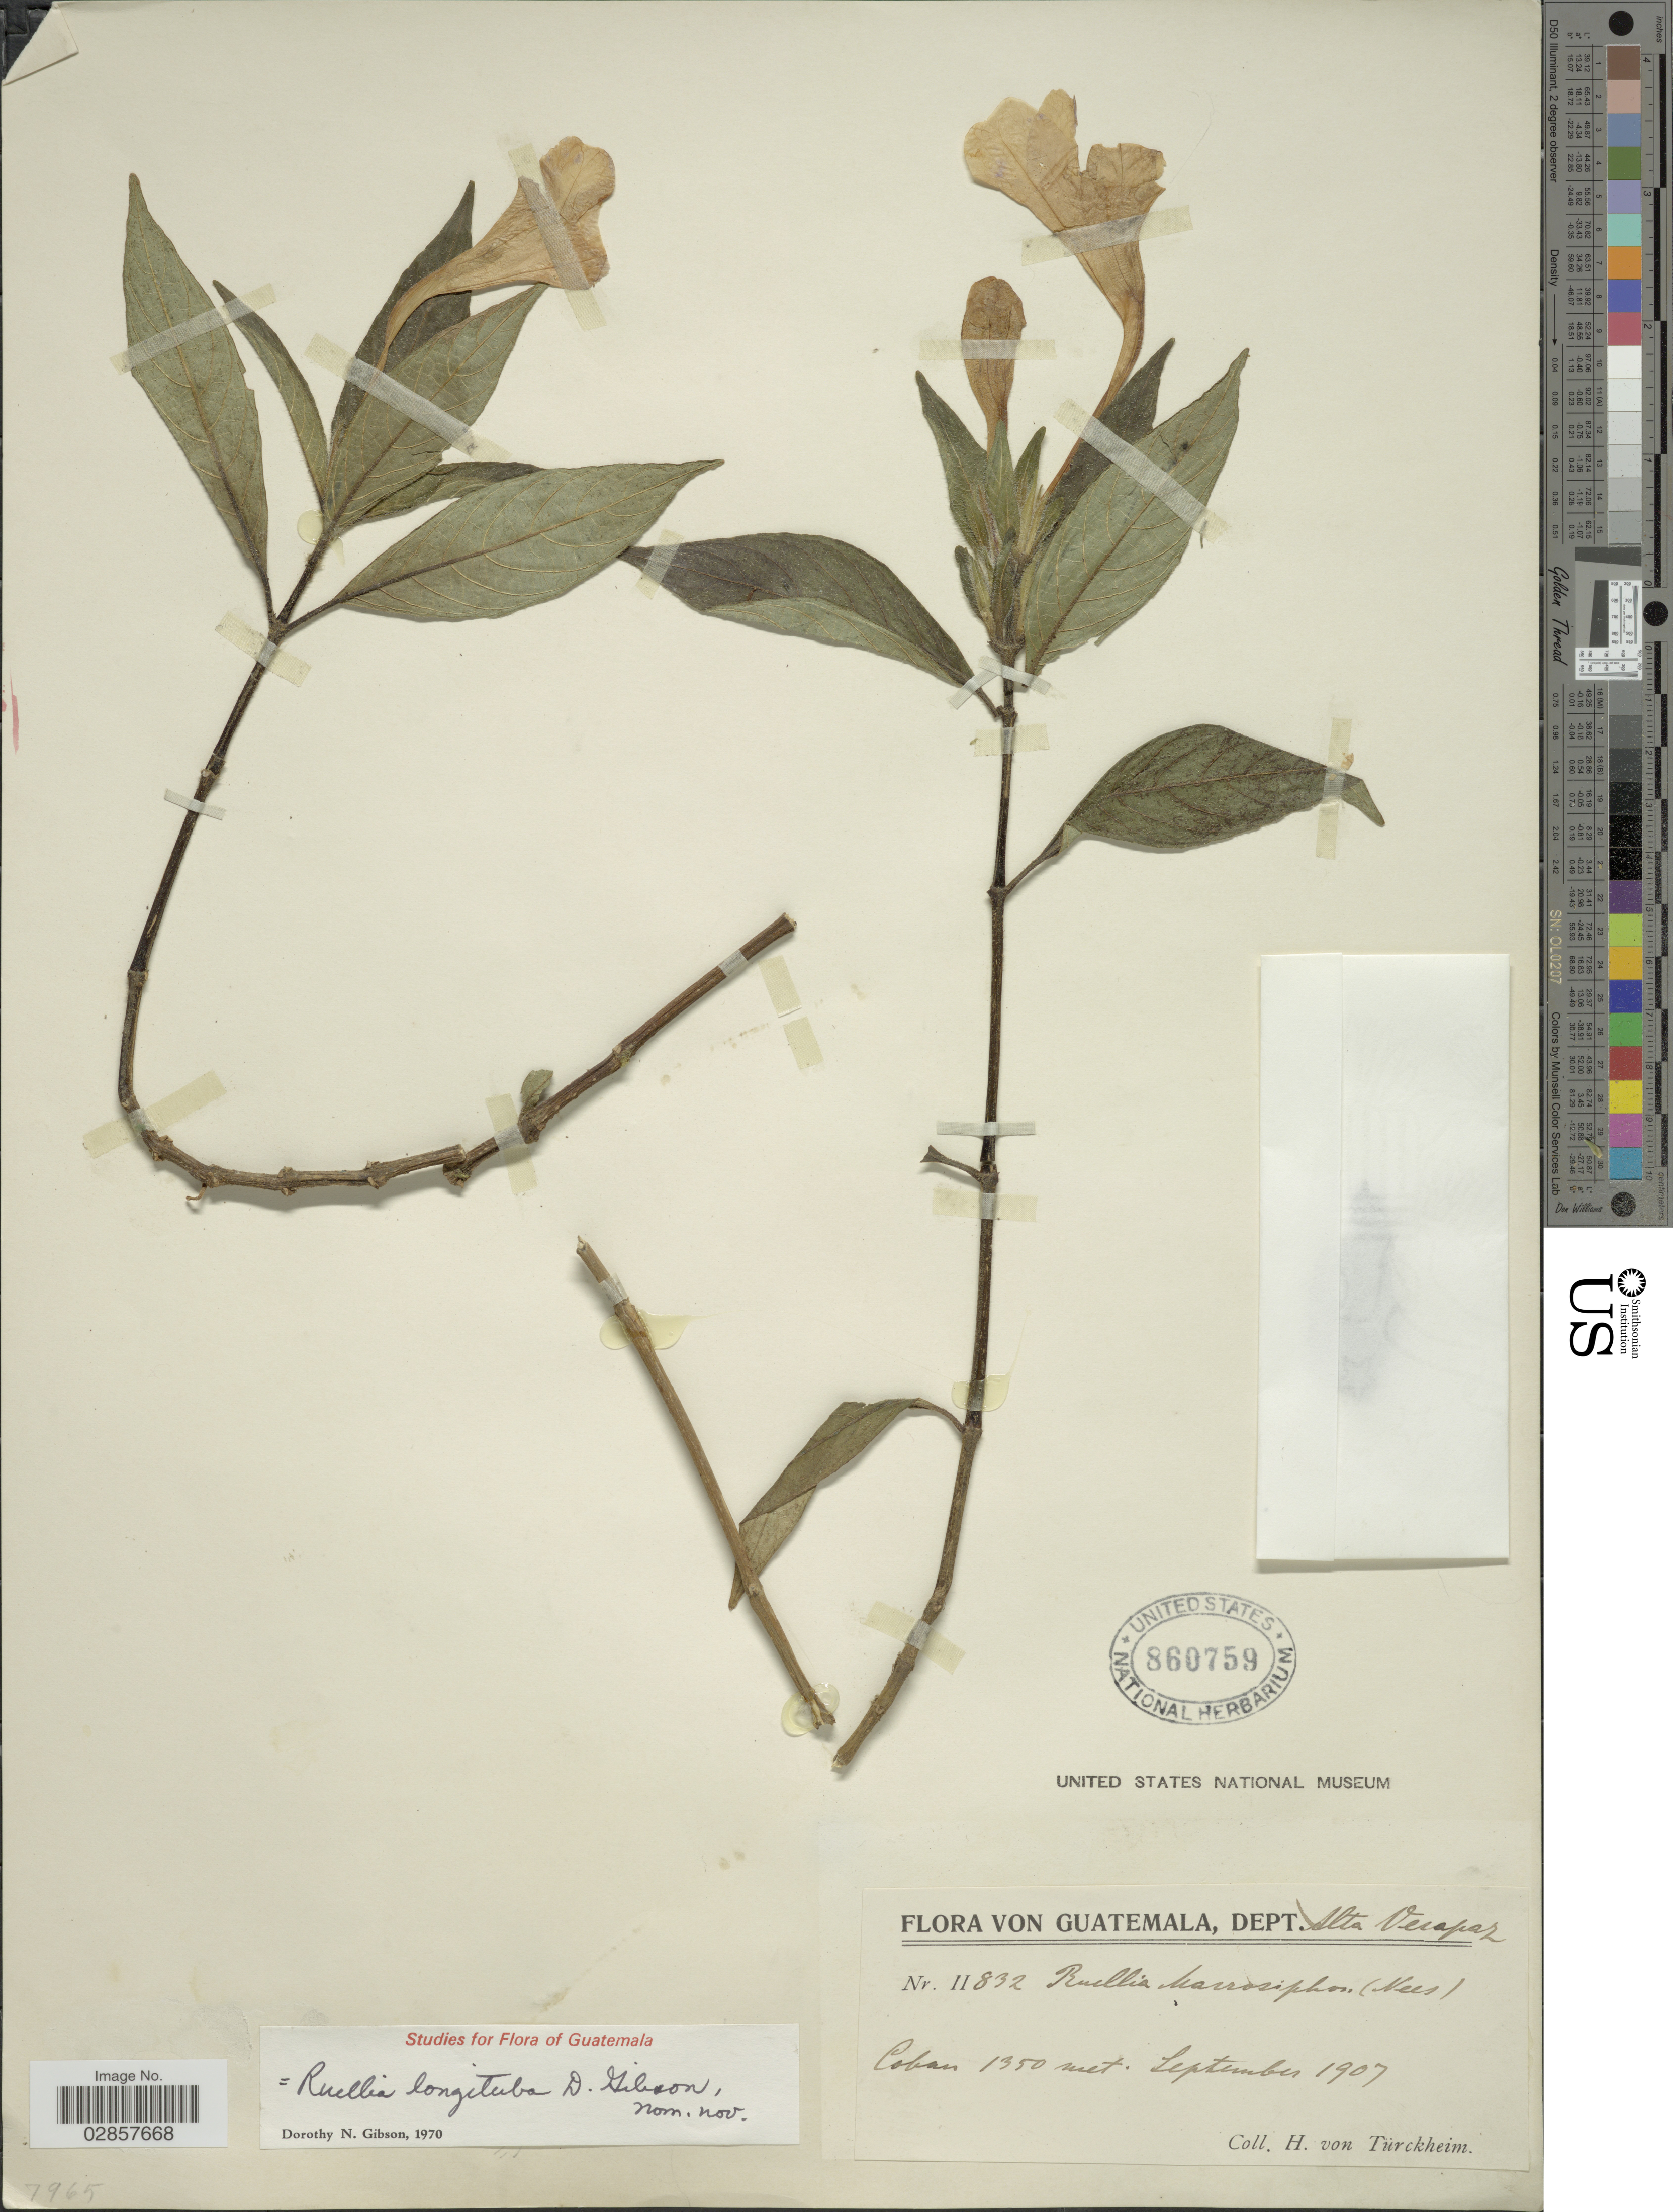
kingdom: Plantae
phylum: Tracheophyta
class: Magnoliopsida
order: Lamiales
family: Acanthaceae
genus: Ruellia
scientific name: Ruellia longituba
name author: D.N. Gibson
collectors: H. von Türckheim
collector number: II832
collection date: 1907-09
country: Guatemala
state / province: Alta Verapaz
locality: Dept. Alta Verapaz, Coban.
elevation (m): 1350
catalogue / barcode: US 860759